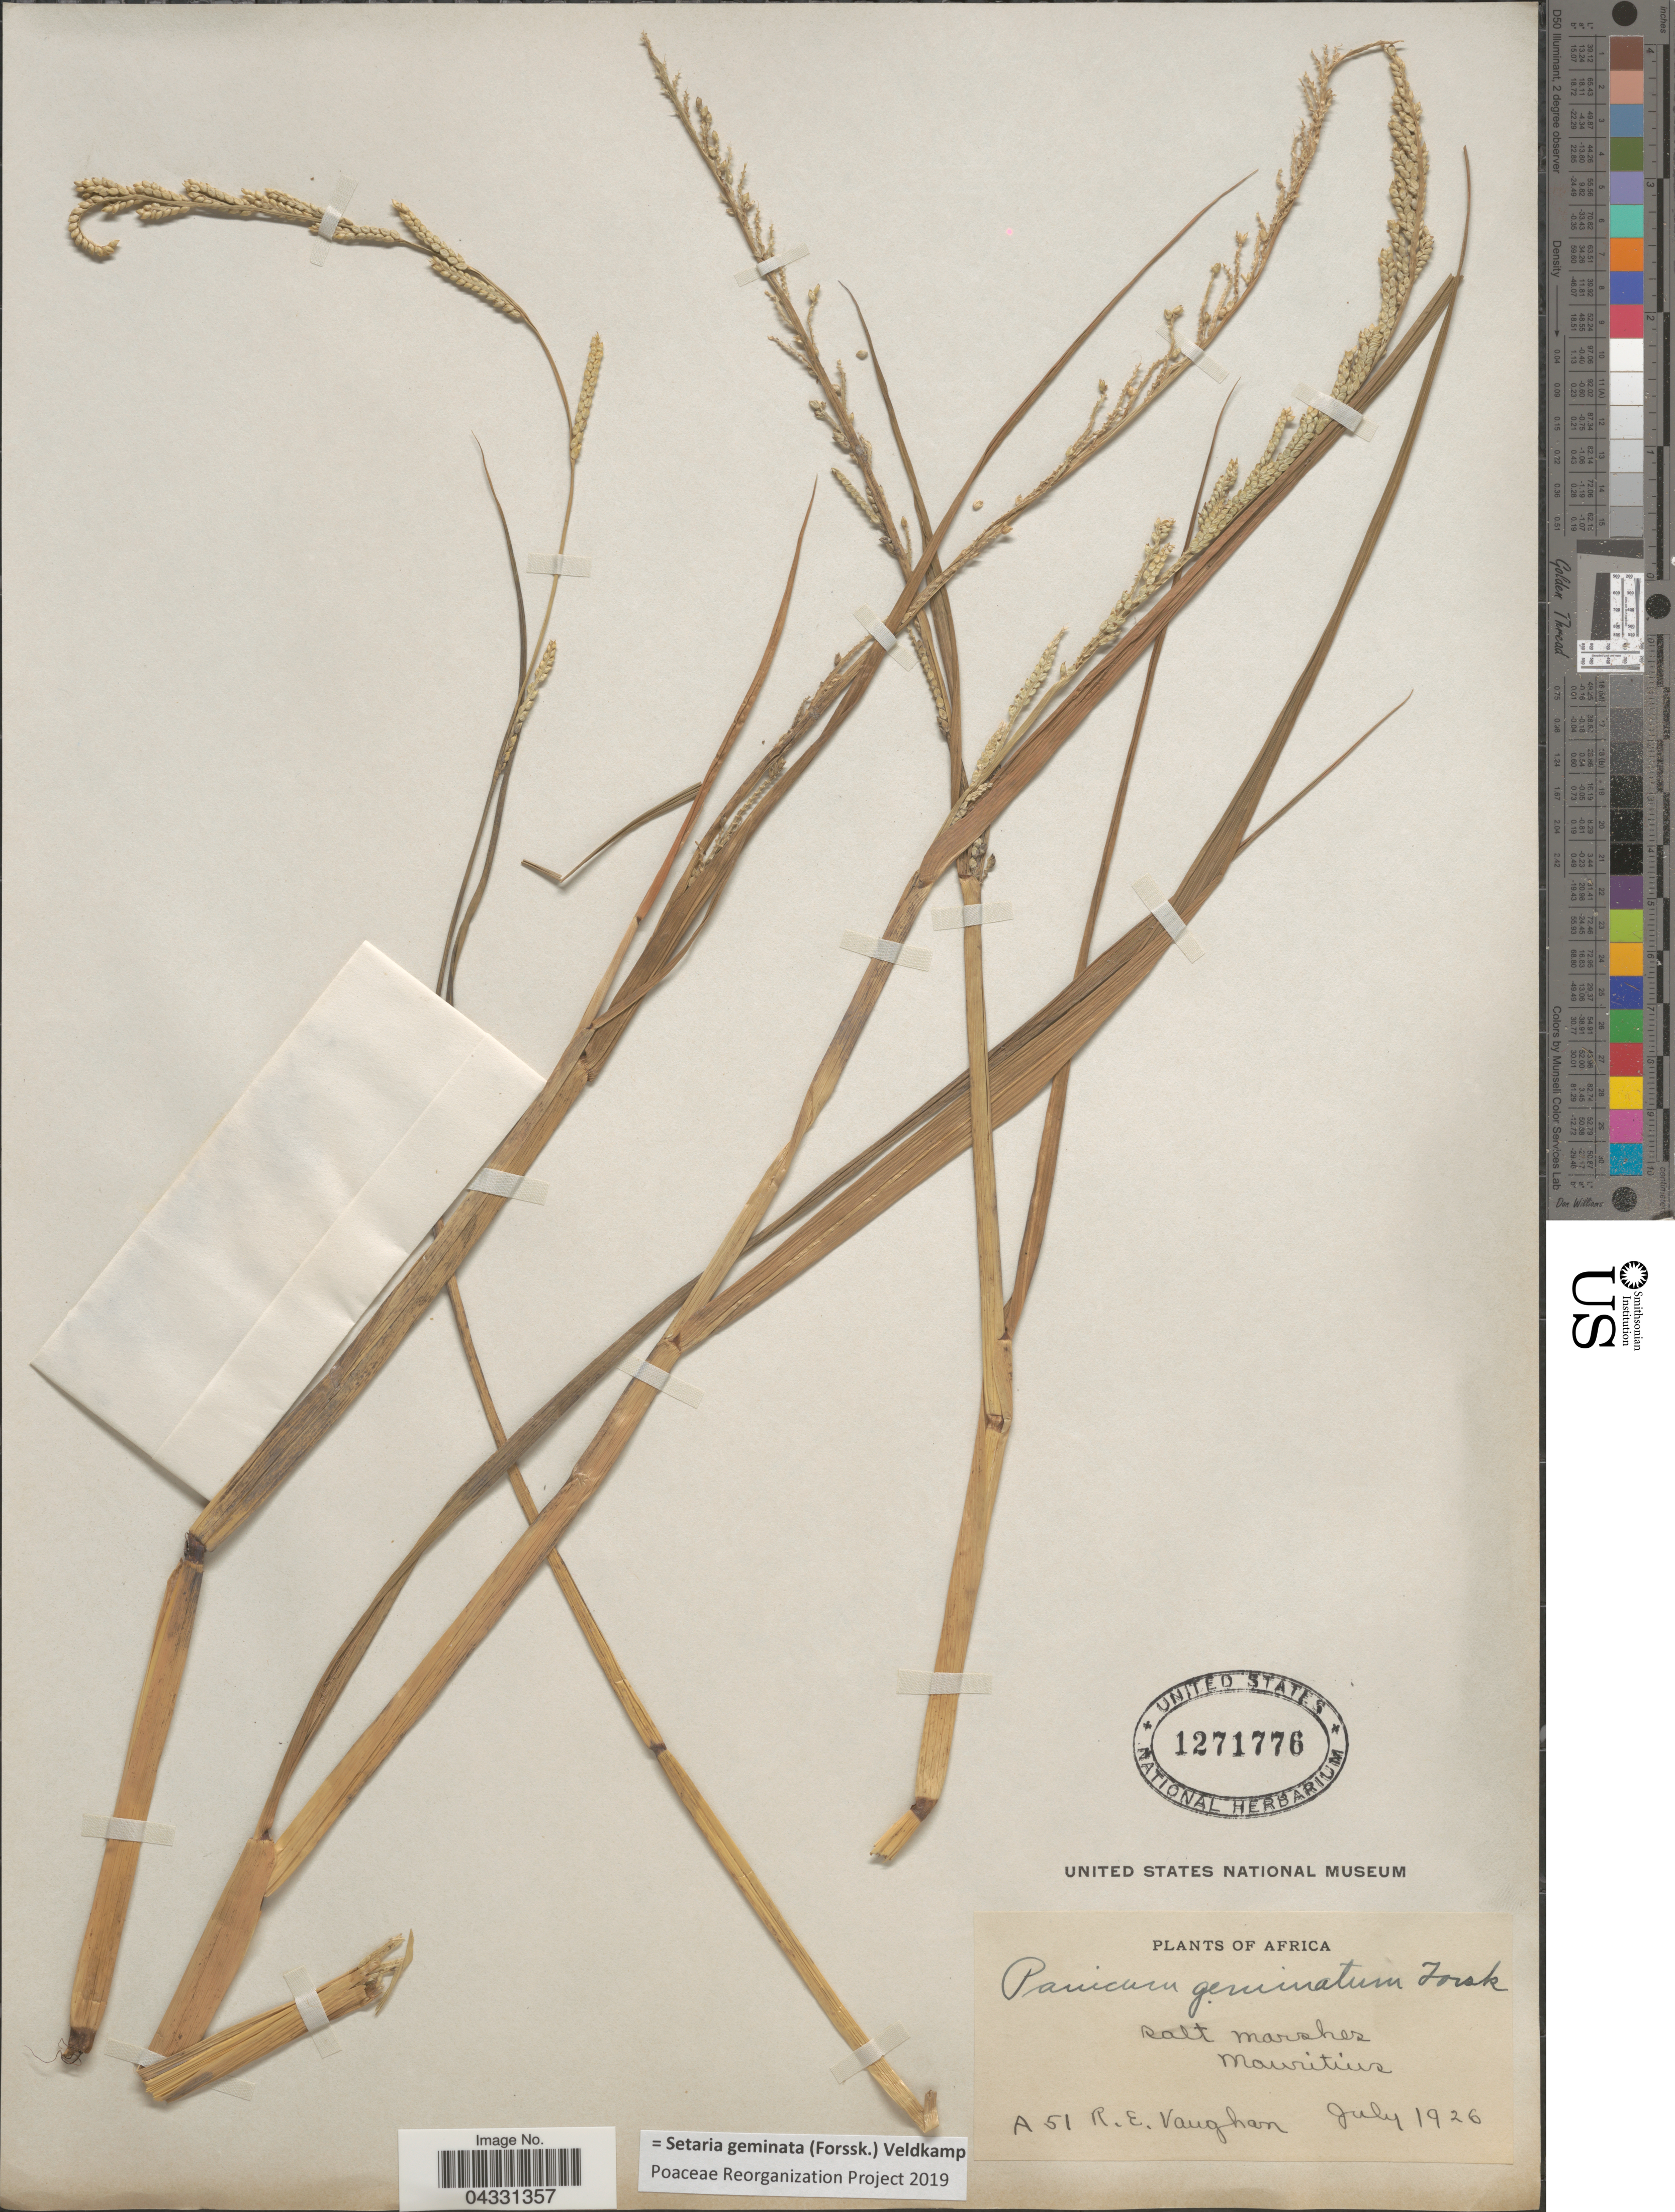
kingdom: Plantae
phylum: Tracheophyta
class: Liliopsida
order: Poales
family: Poaceae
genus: Setaria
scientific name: Setaria geminata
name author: (Forssk.) Veldkamp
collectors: R. Vaughan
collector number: A51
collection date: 1926-07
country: Mauritius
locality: Africa. Salt marshes. Mauritius.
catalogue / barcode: US 1271776